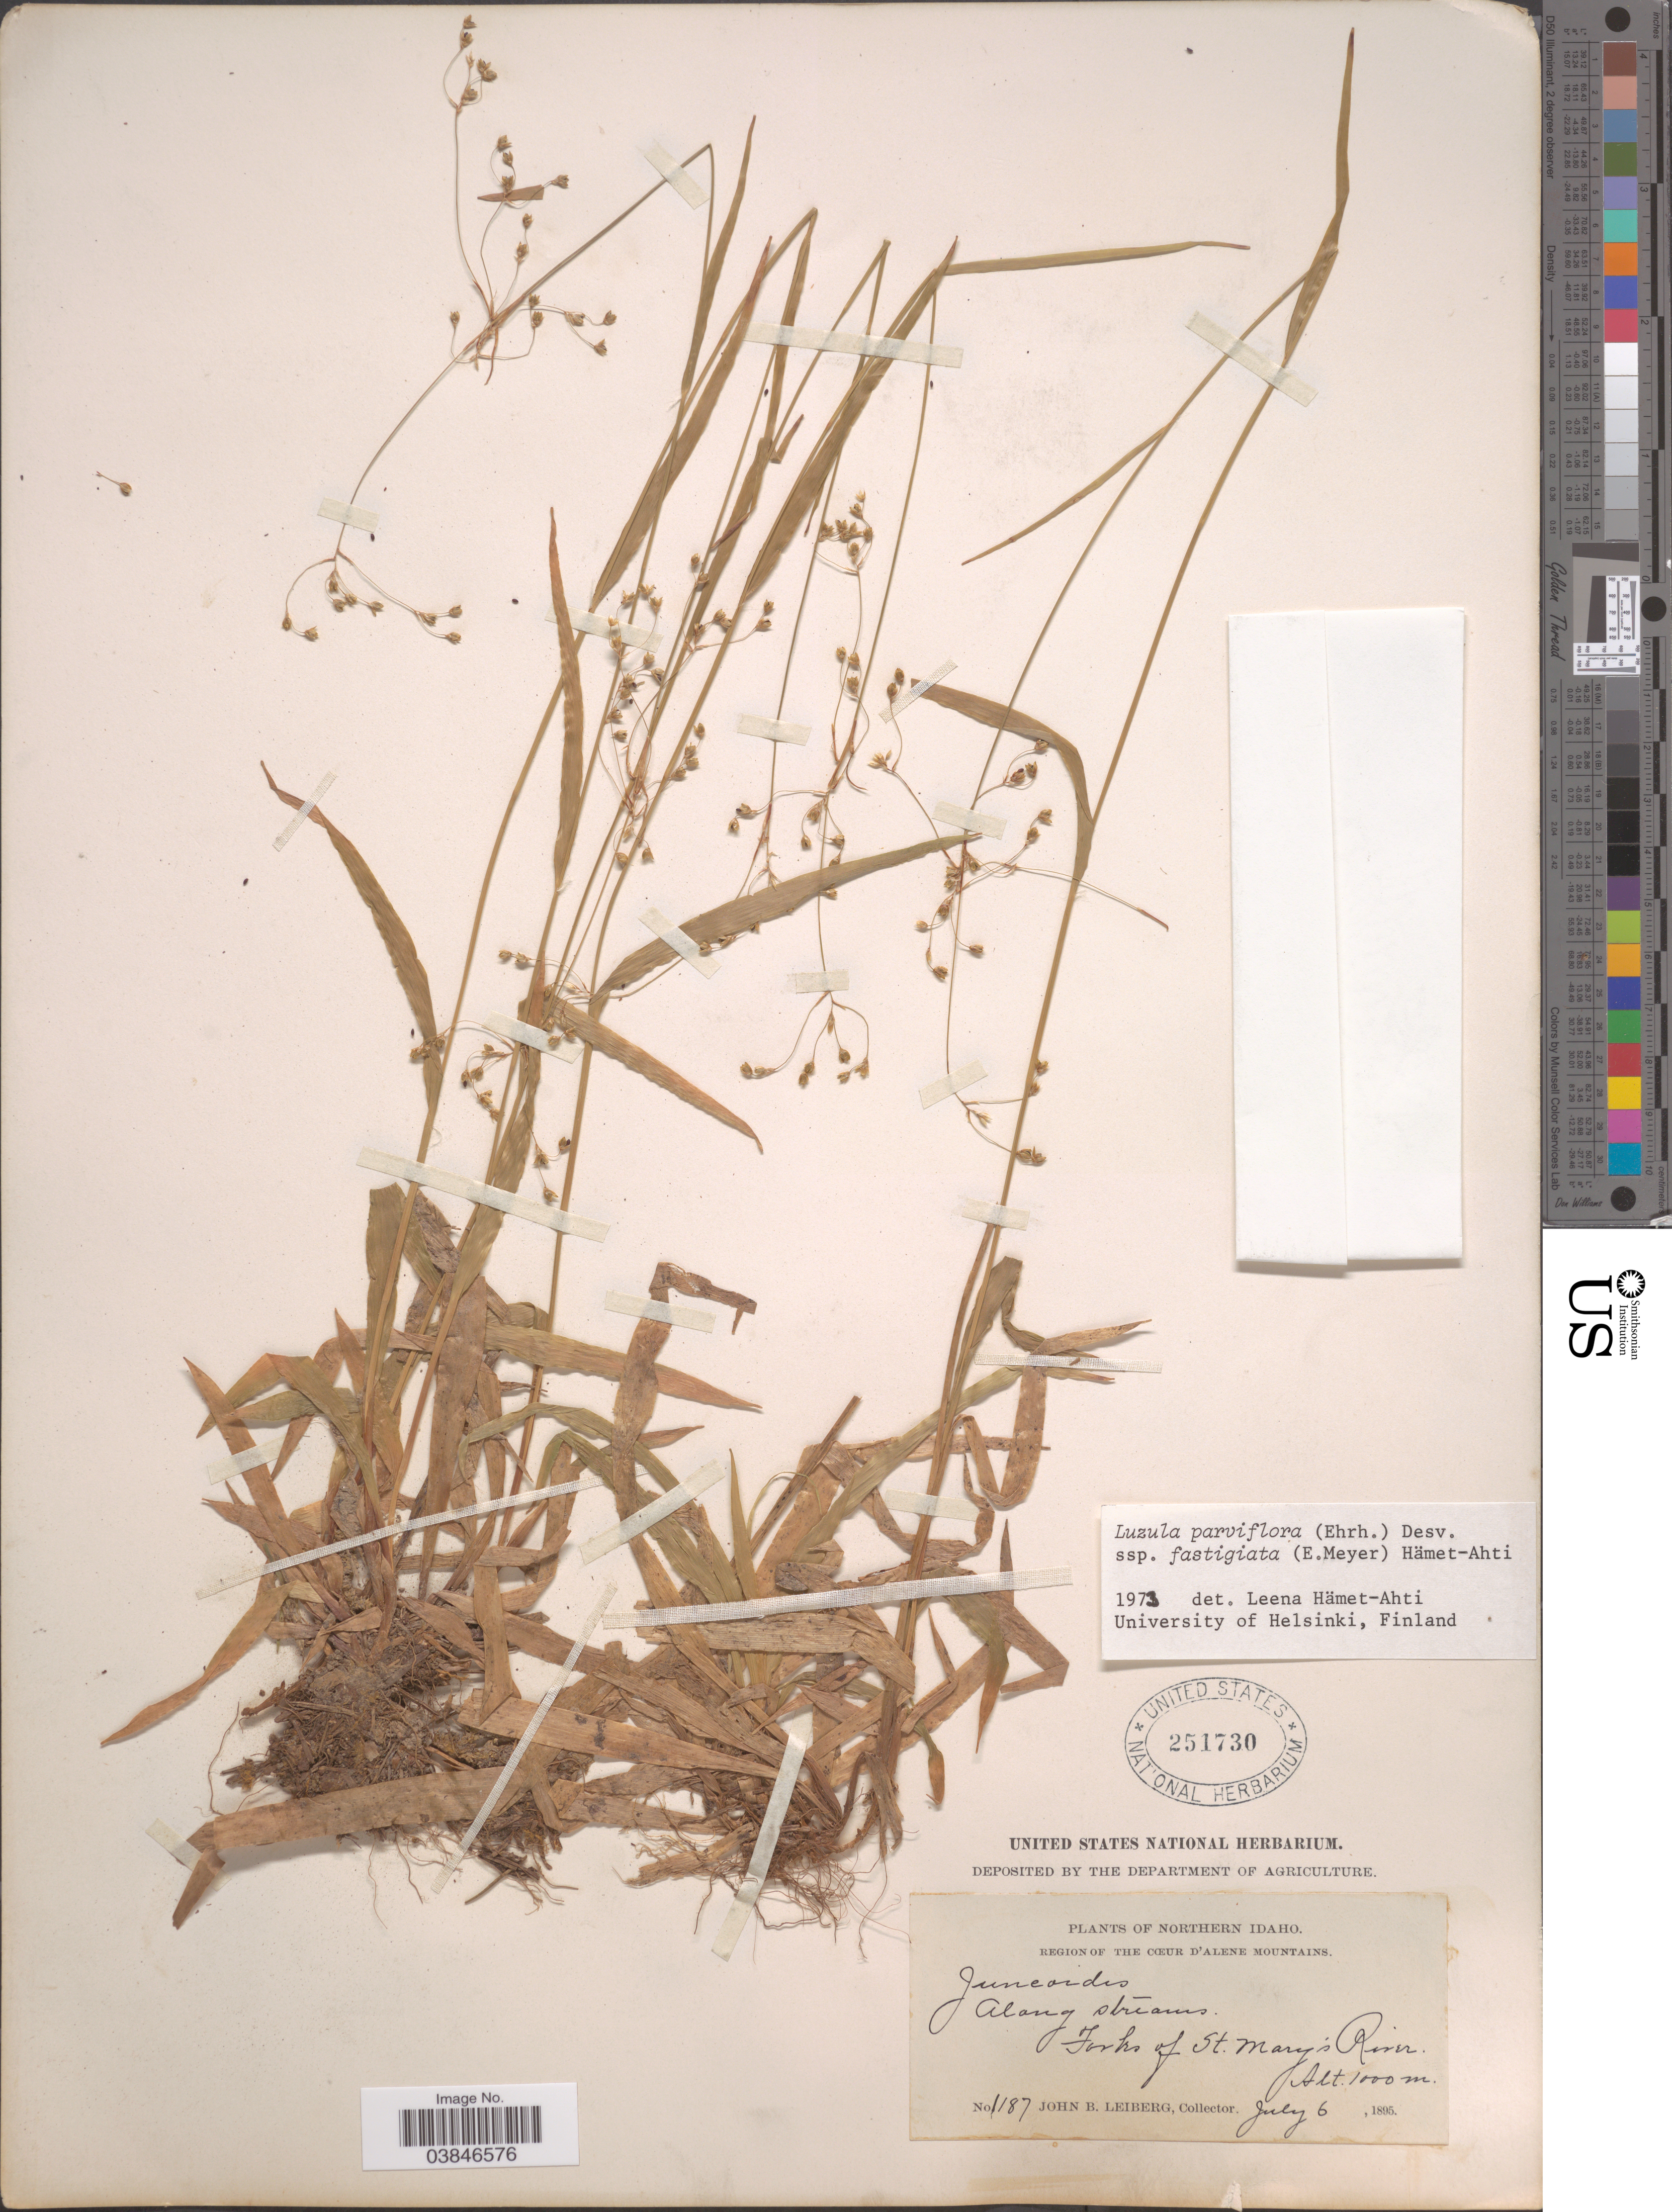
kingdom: Plantae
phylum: Tracheophyta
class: Liliopsida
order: Poales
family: Juncaceae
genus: Luzula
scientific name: Luzula parviflora subsp. fastigiata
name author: Buchenau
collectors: J. B. Leiberg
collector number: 1187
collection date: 1895-07-06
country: United States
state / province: Idaho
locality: Northern Idaho. Region of the Coeur d' Alene Mountains. Along streams, Forks of St. Mary's River.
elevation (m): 1000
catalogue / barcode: US 251730